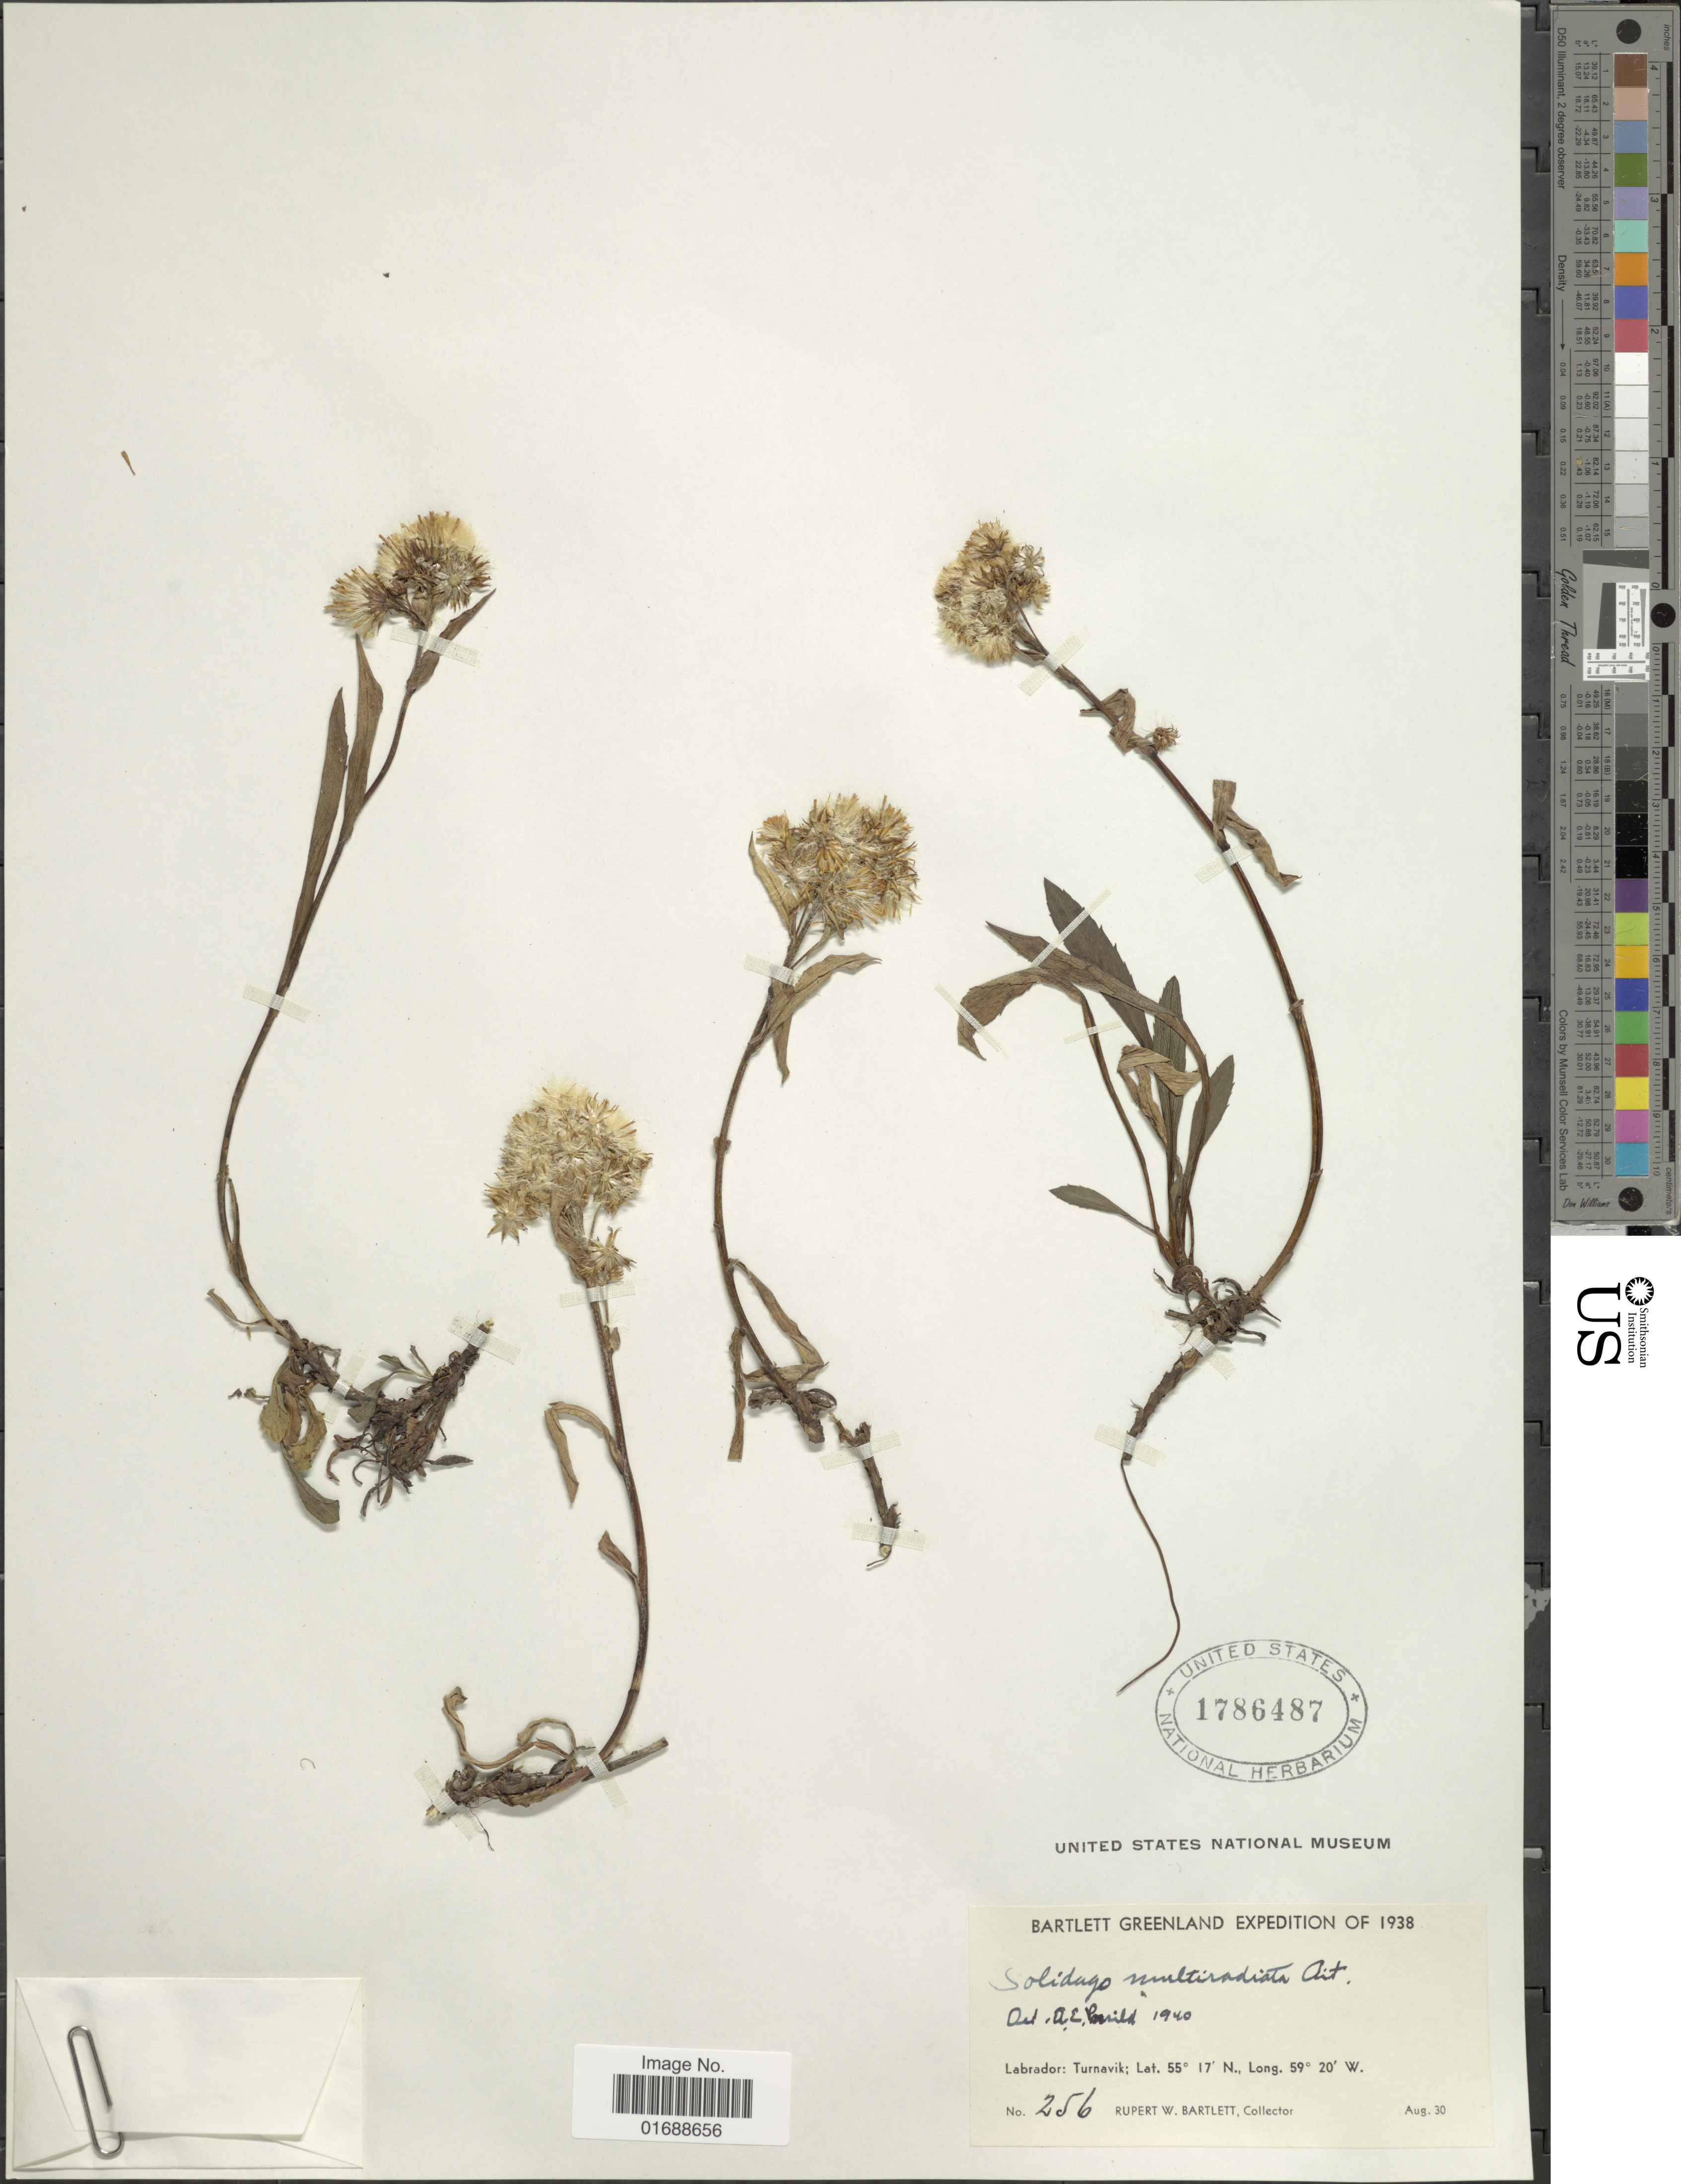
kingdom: Plantae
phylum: Tracheophyta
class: Magnoliopsida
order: Asterales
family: Asteraceae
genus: Solidago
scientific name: Solidago multiradiata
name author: Aiton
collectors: R. W. Bartlett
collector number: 256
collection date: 1938-08-30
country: Canada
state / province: Newfoundland and Labrador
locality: Labrador: Turnavik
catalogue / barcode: US 1786487